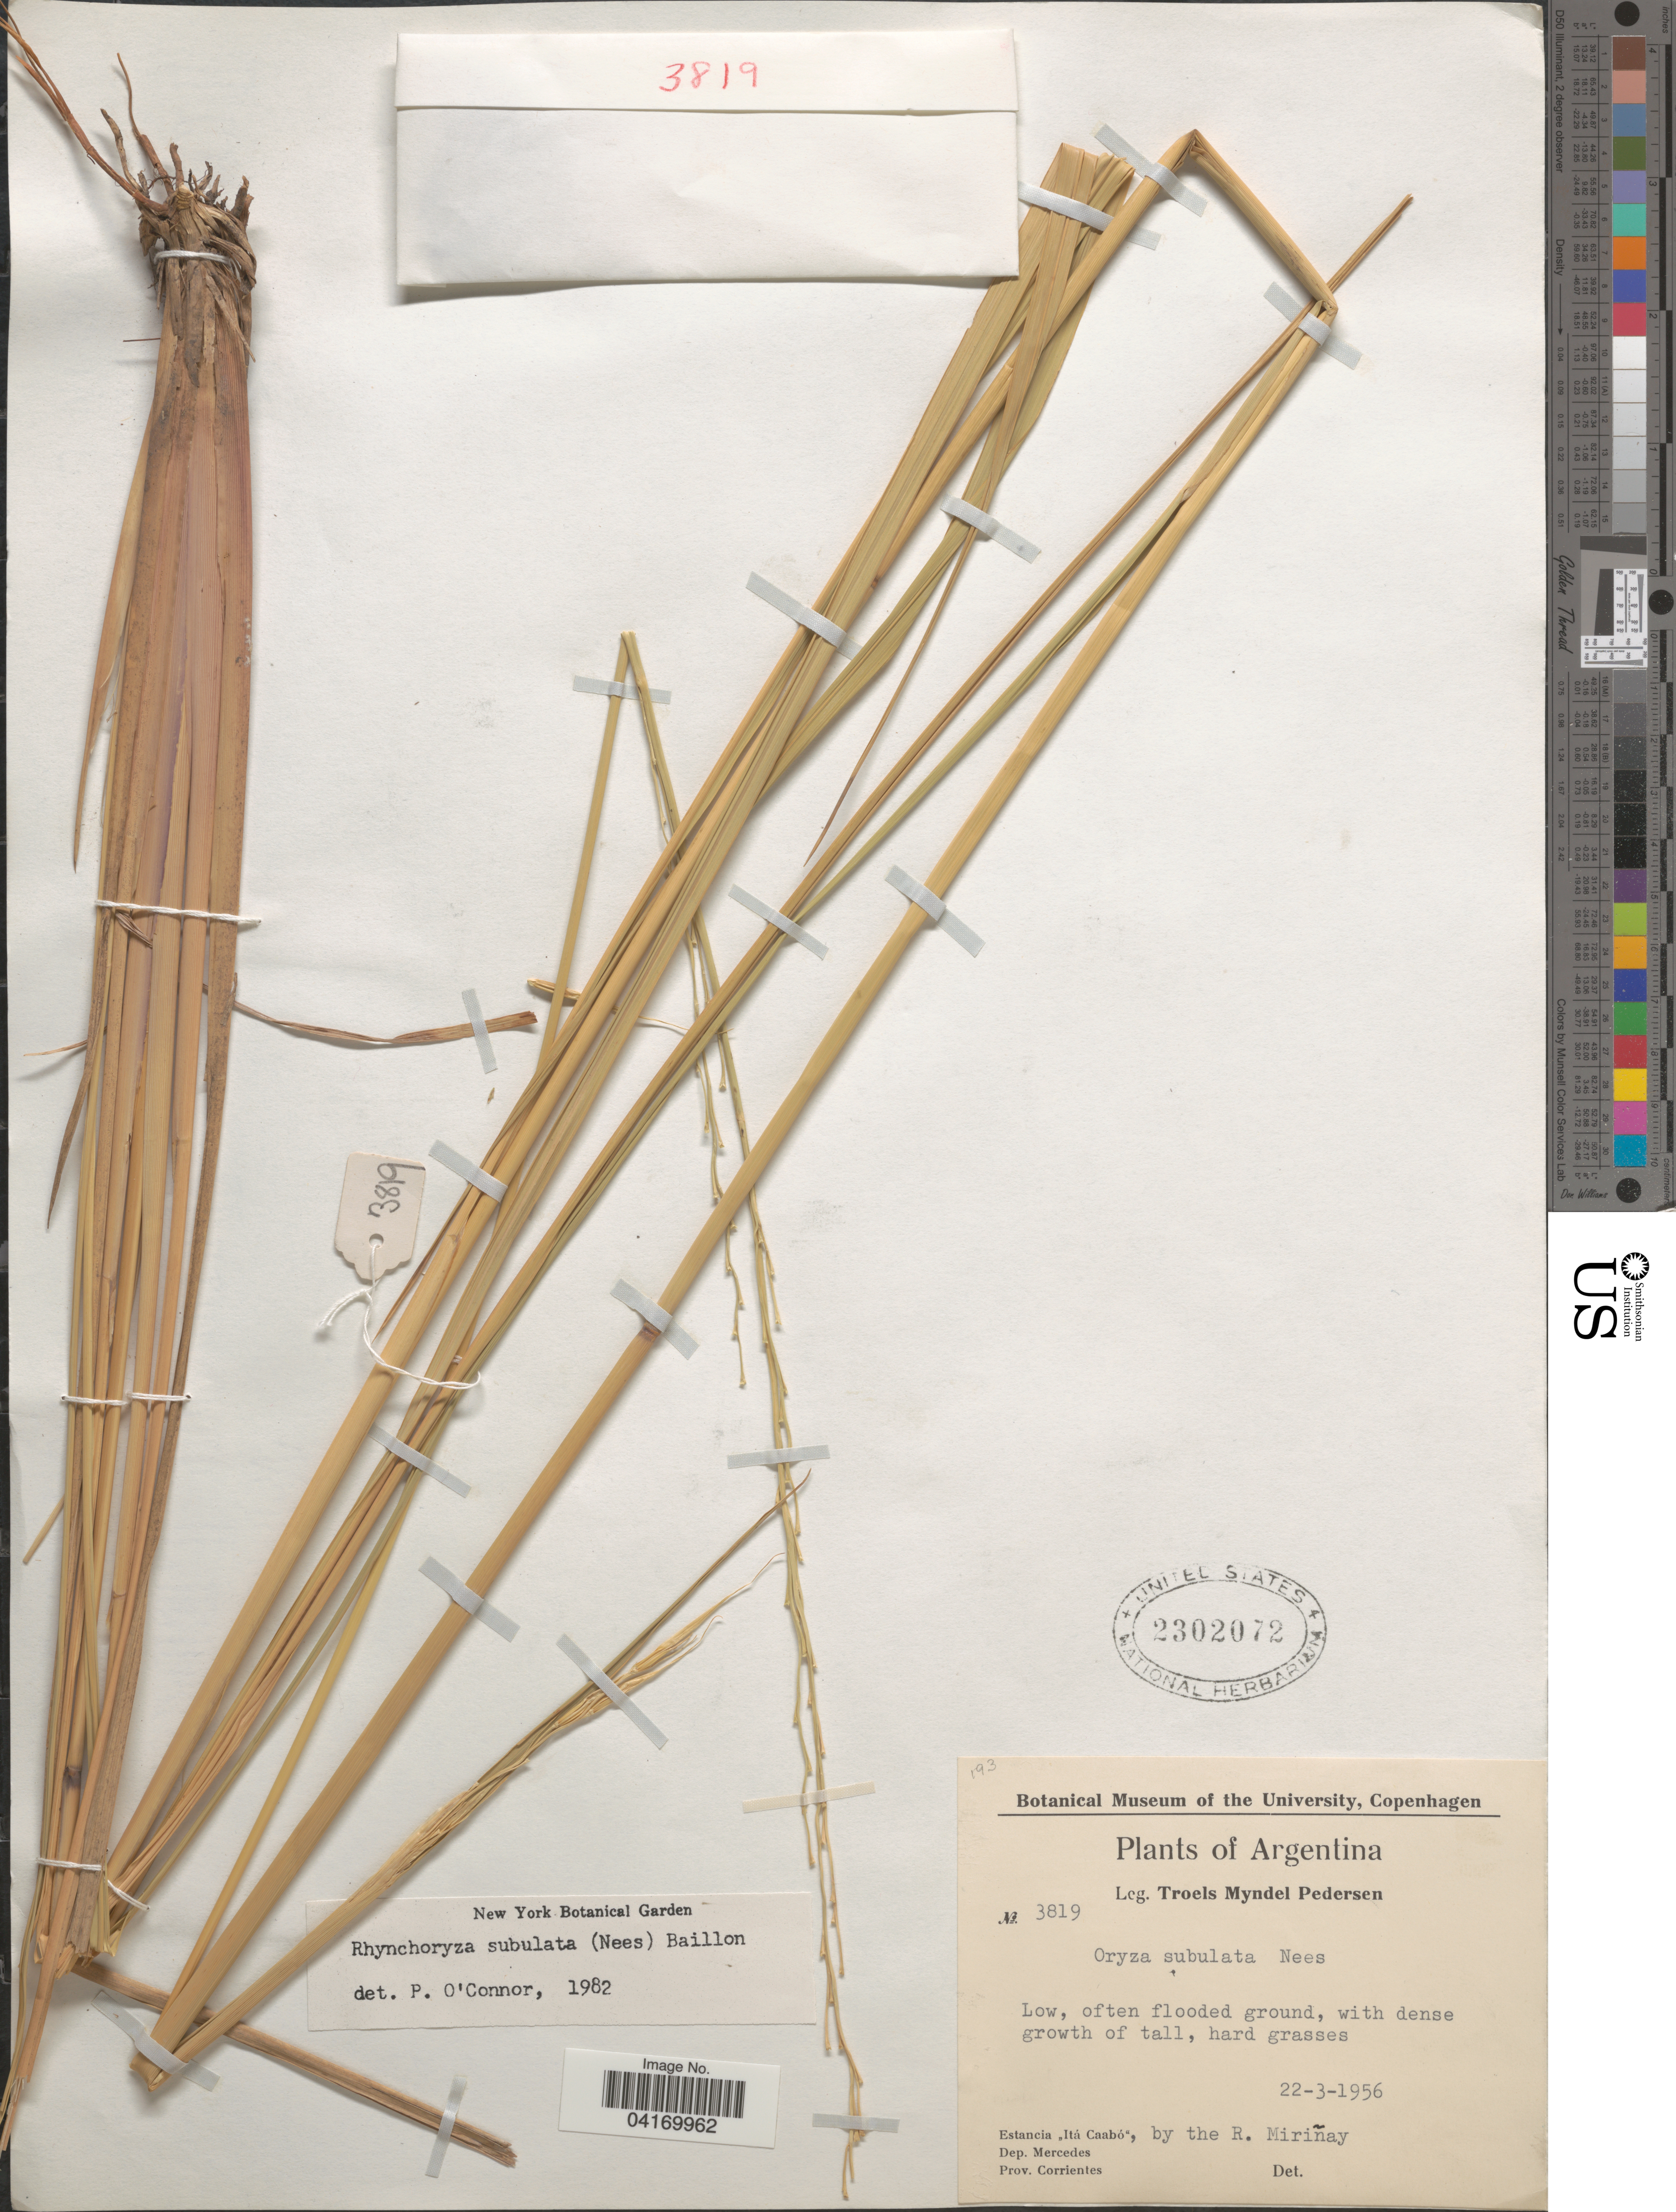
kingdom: Plantae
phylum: Tracheophyta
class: Liliopsida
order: Poales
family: Poaceae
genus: Rhynchoryza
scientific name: Rhynchoryza subulata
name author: (Nees) Baill.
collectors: T. Pederson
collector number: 3819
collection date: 1956-03-22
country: Argentina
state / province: Corrientes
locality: Estancia ,,Itá Caabó', by the R. Miriñay. Dep. Mercedes.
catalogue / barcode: US 2302072